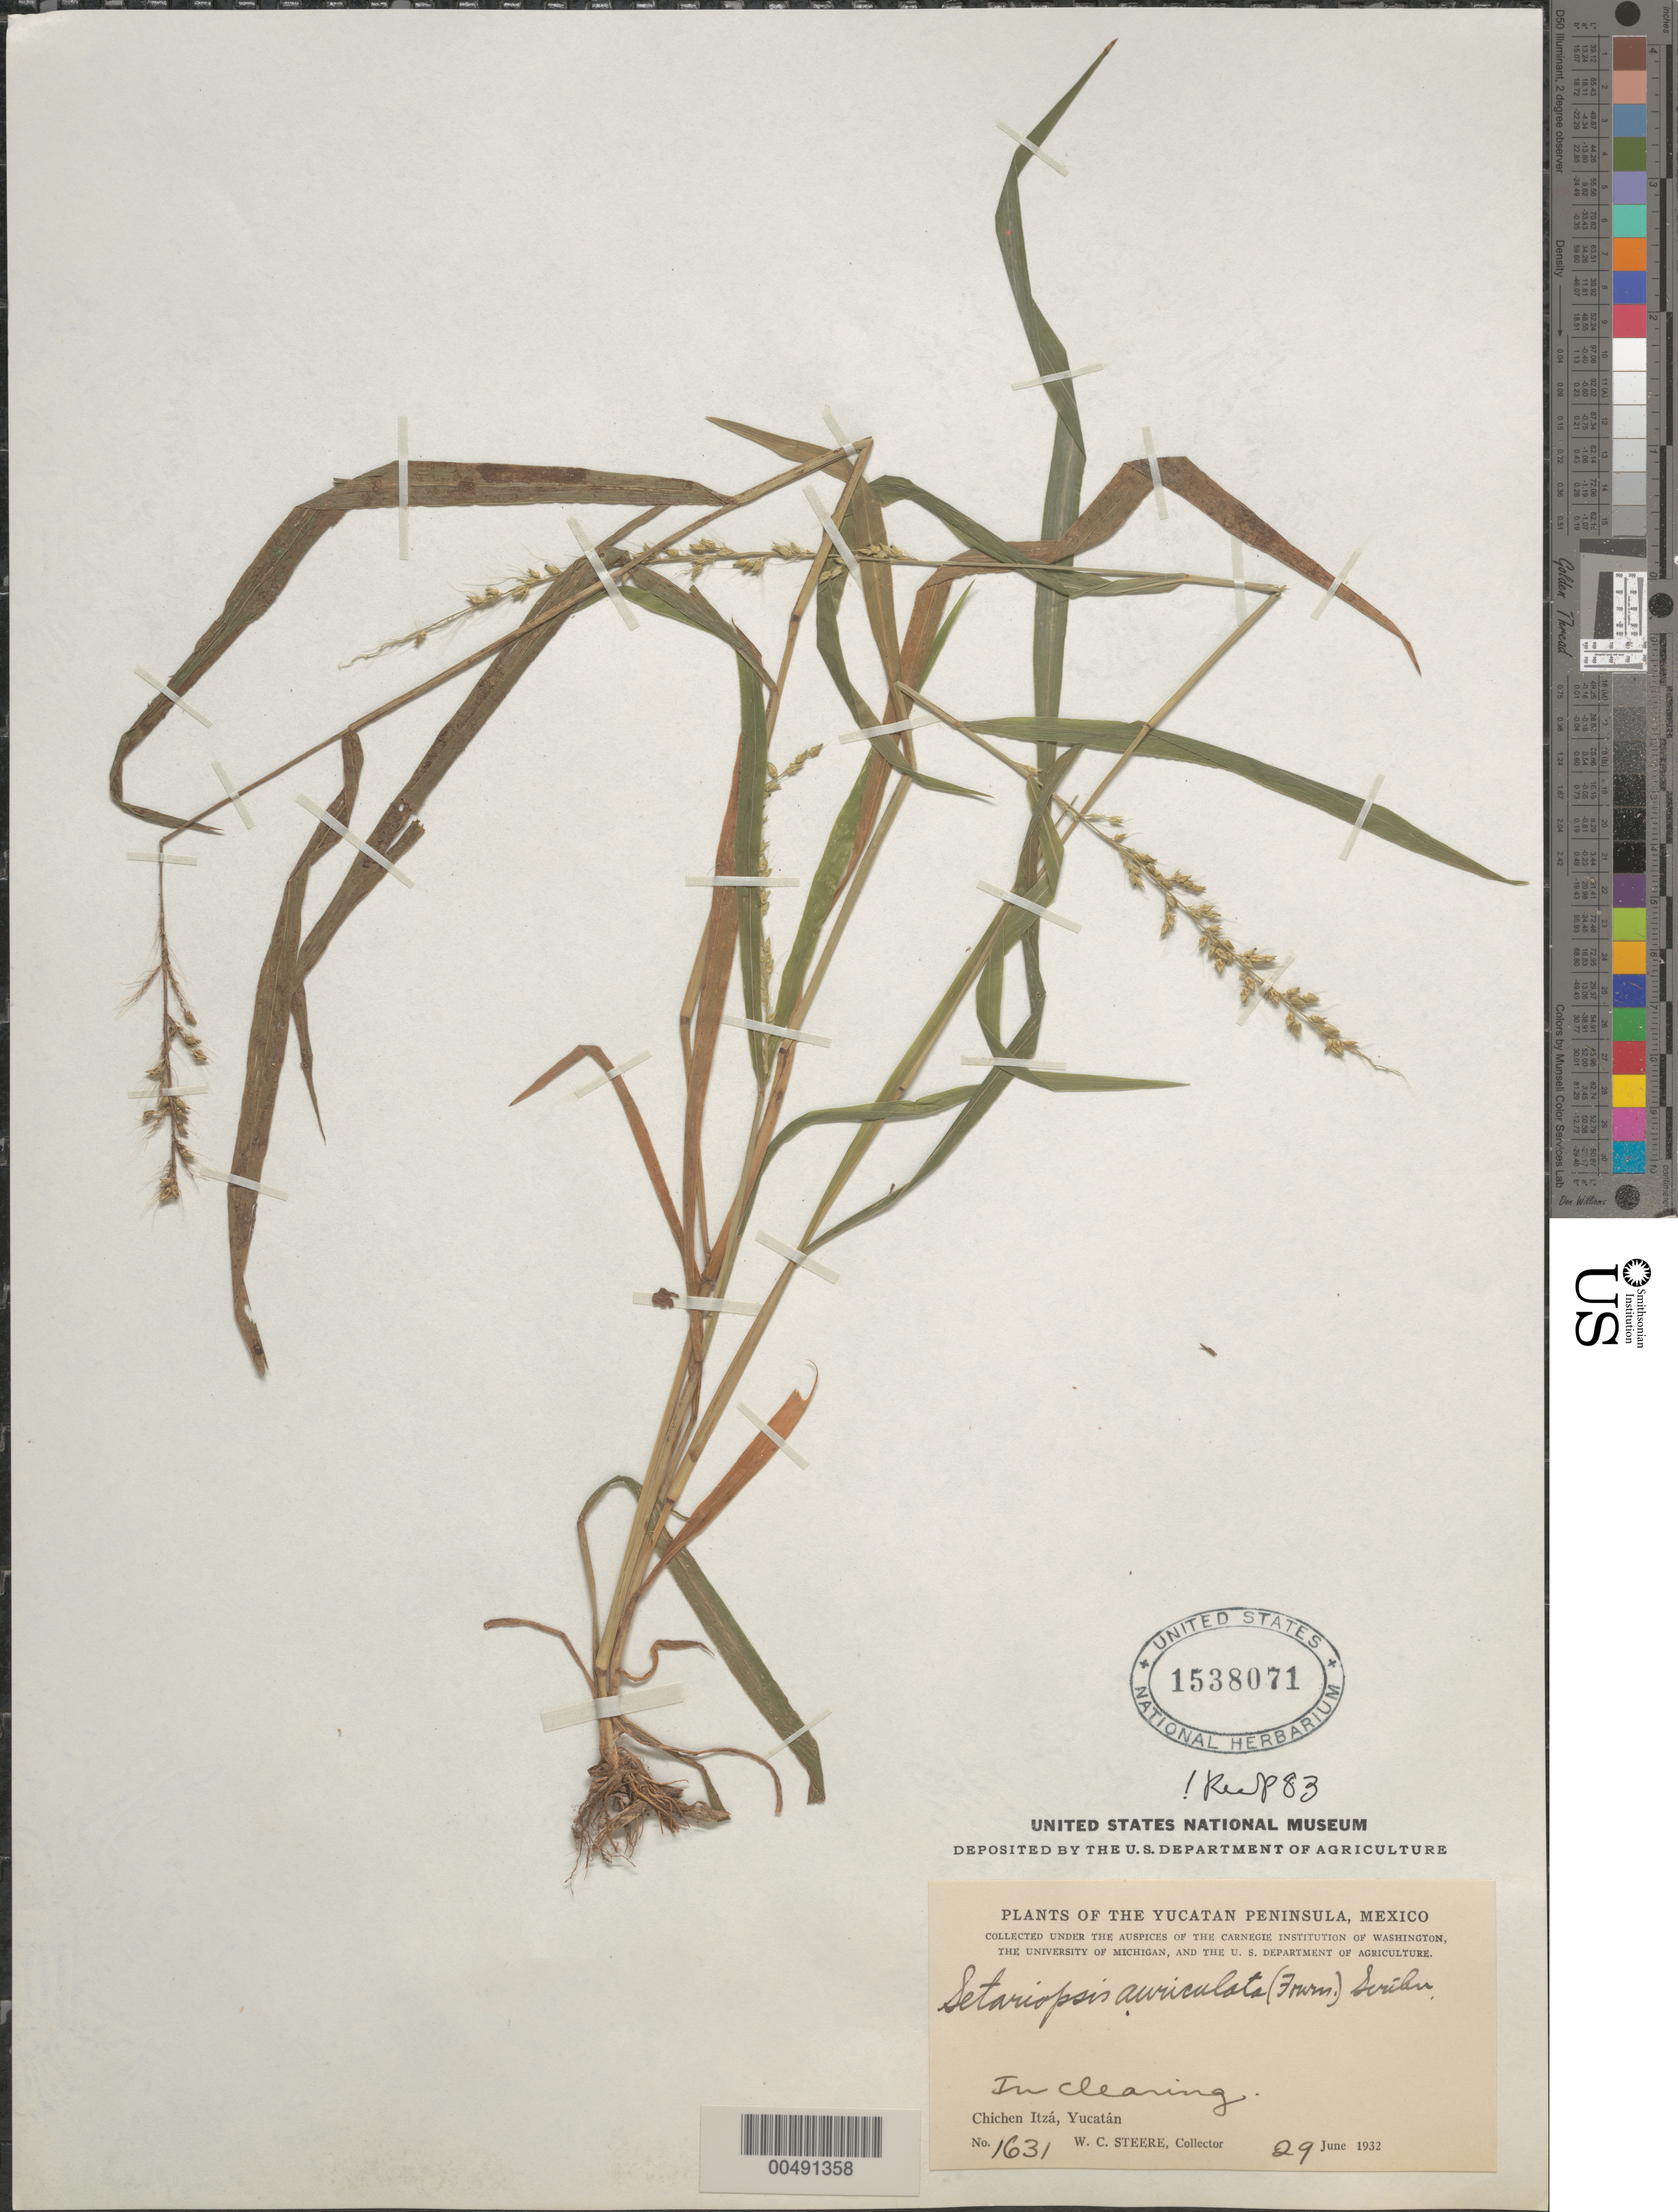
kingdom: Plantae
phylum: Tracheophyta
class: Liliopsida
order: Poales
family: Poaceae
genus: Setariopsis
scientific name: Setariopsis auriculata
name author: (E. Fourn.) Scribn.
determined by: Pohl, R. W.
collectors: W. C. Steere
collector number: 1631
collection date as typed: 29 Jun 1932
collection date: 1932-06-29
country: Mexico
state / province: Yucatan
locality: Chichen Itzá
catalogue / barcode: US 1538071